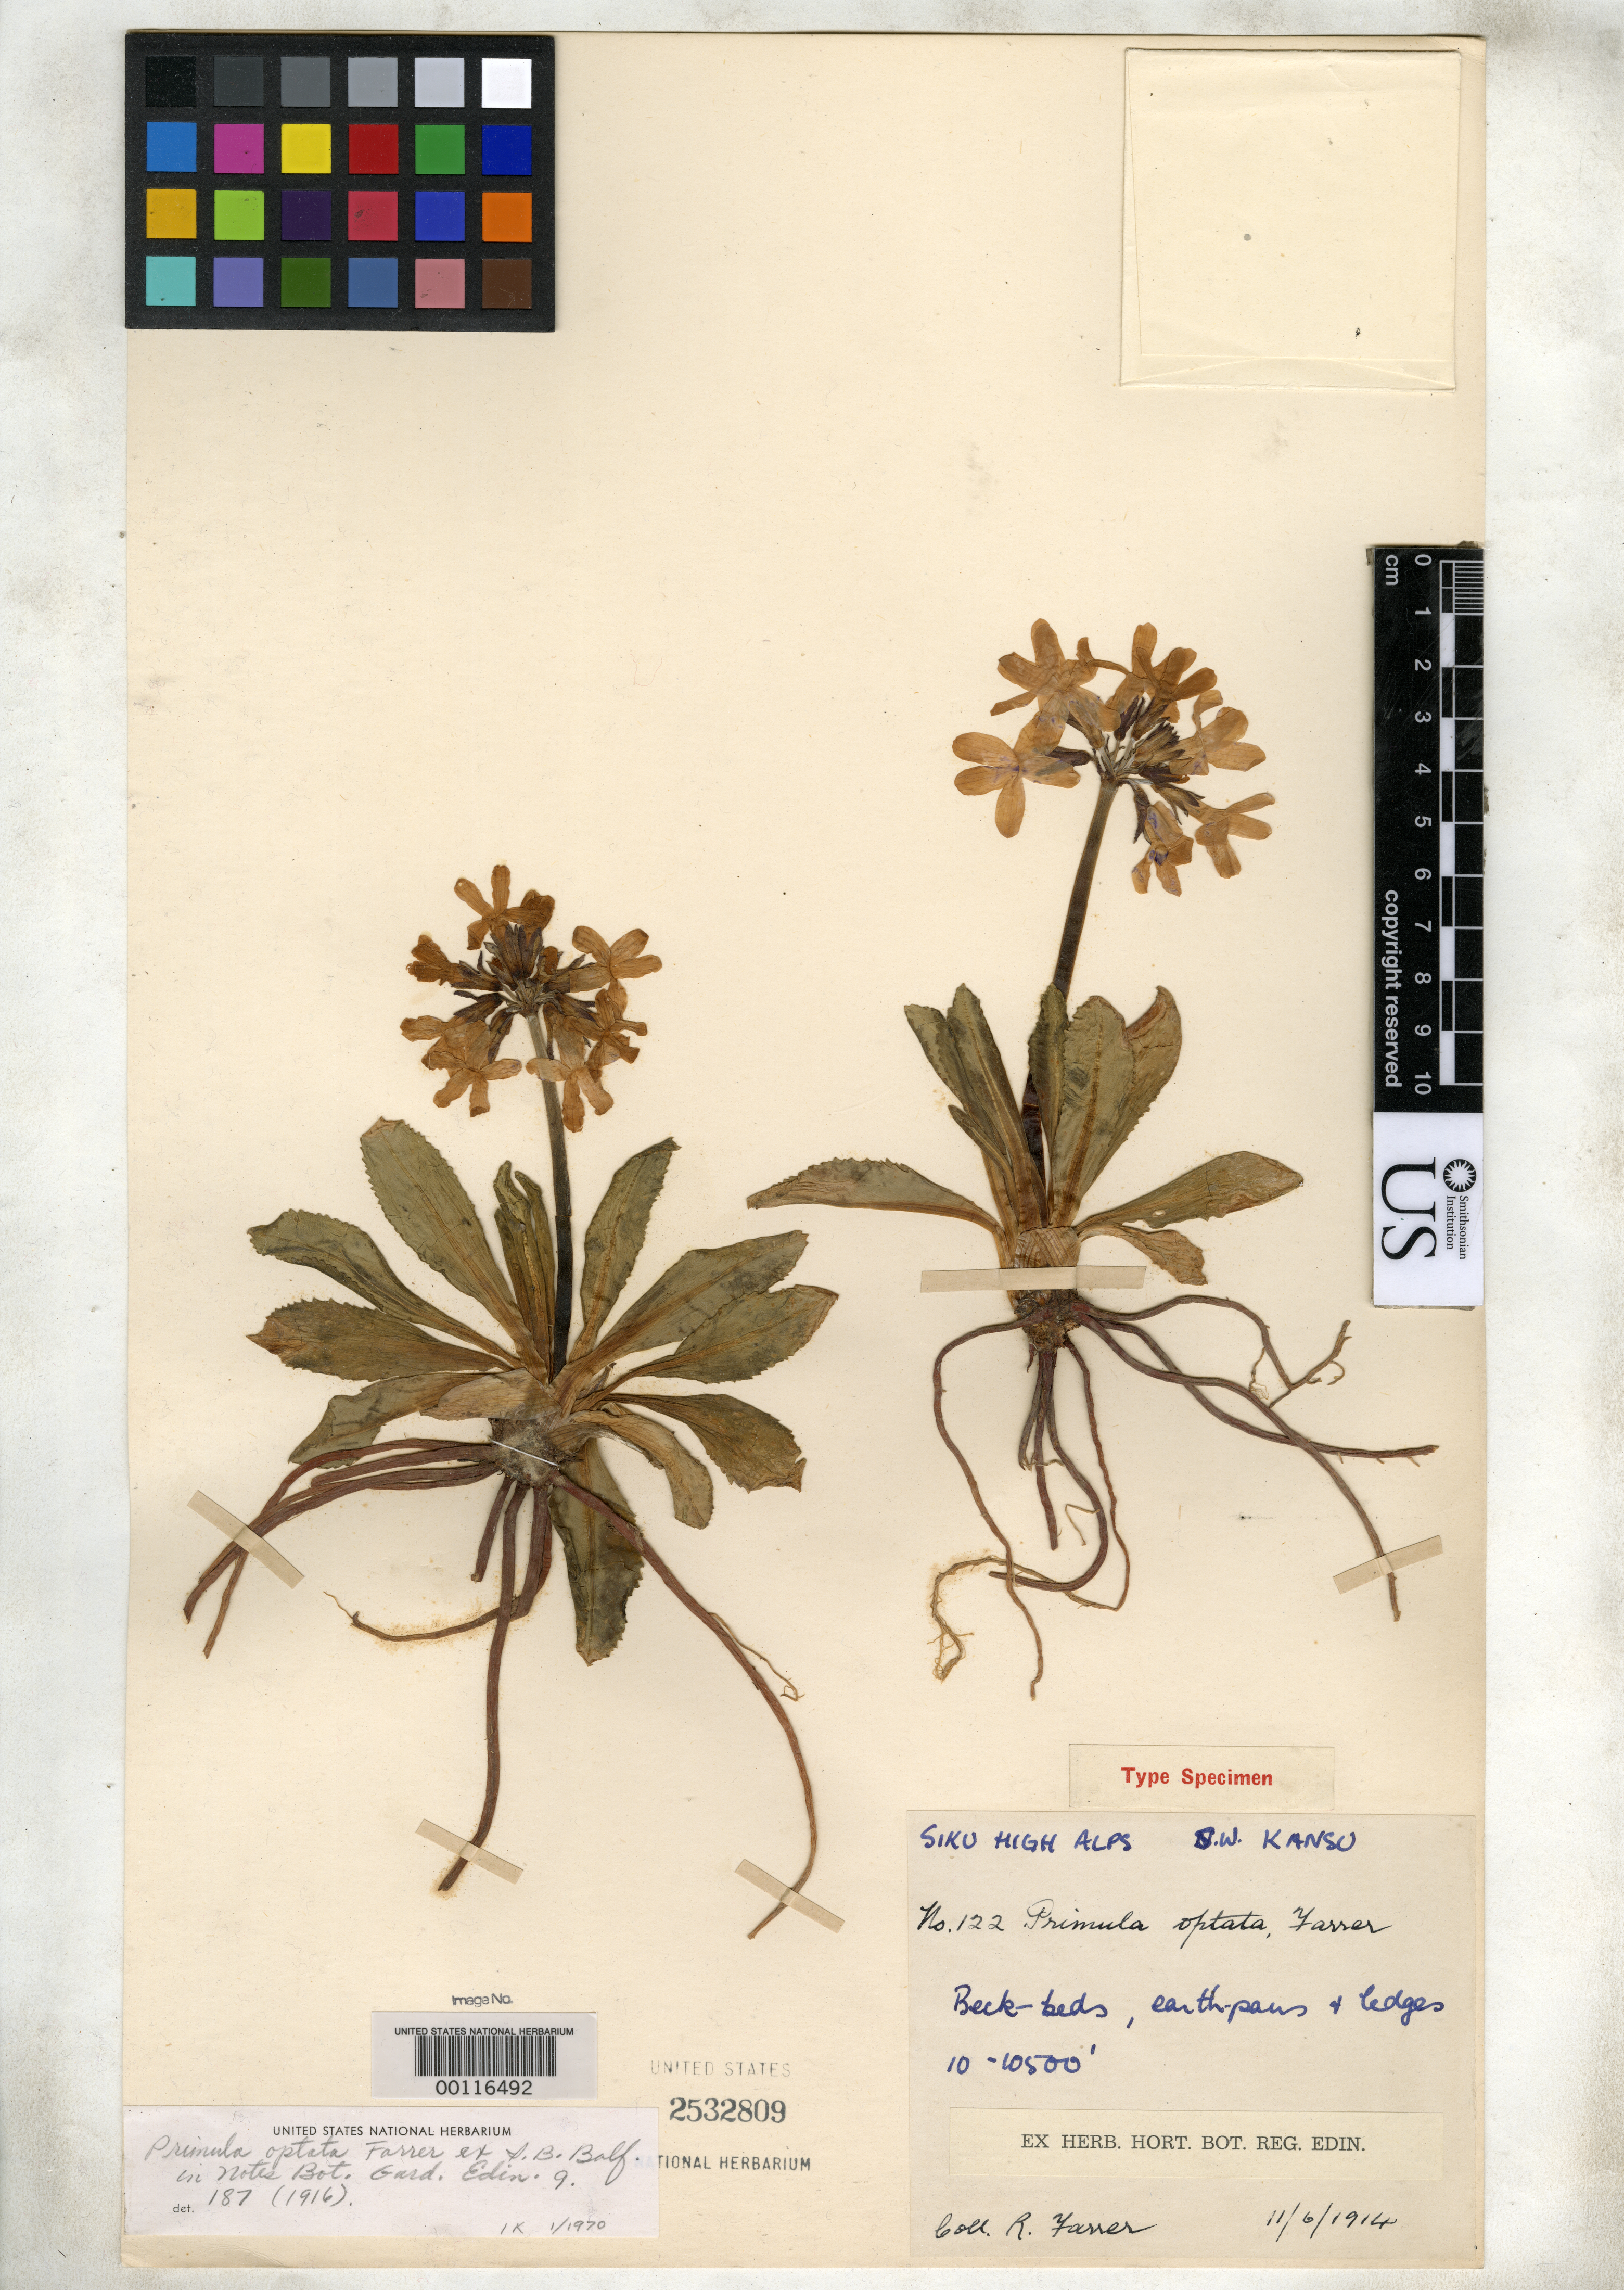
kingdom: Plantae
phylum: Tracheophyta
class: Magnoliopsida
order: Ericales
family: Primulaceae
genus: Primula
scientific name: Primula optata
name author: Farrer ex Balf. f.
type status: Isotype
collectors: R. Farrer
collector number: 122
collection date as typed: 11 Jun 1914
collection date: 1914-06-11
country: China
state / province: Gansu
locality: Siku.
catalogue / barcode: US 2532809